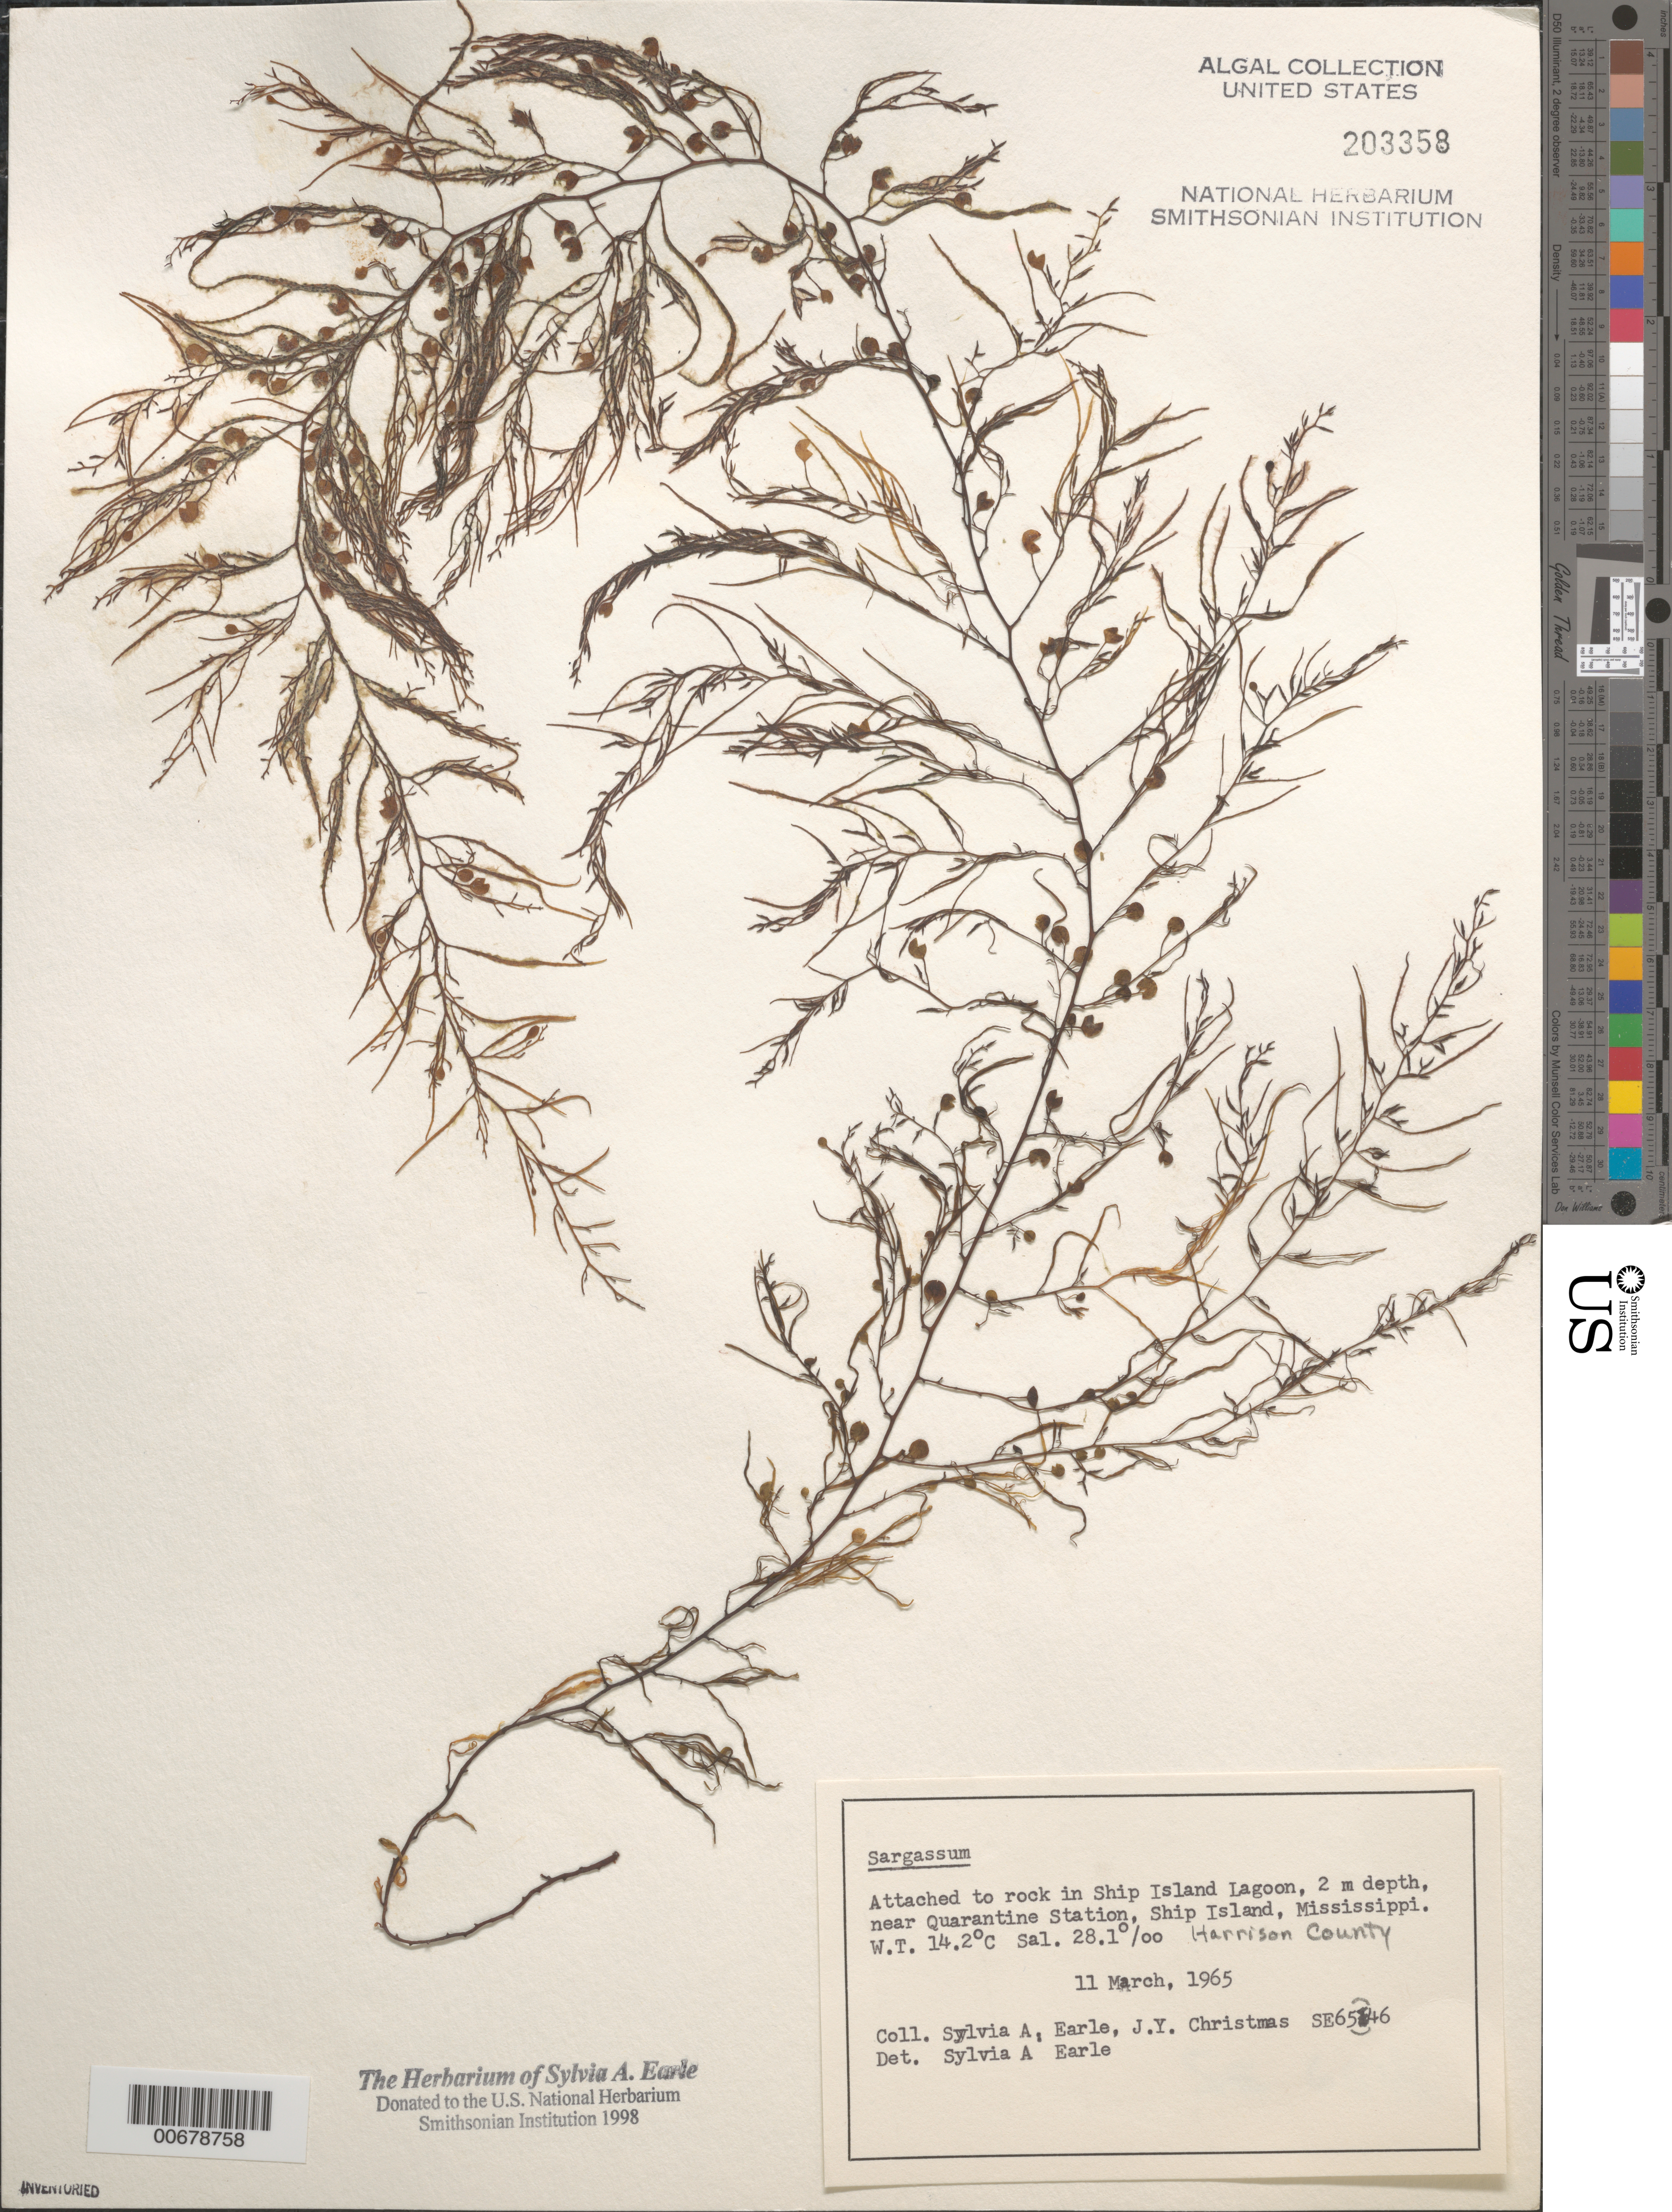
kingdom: Chromista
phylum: Ochrophyta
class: Phaeophyceae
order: Fucales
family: Sargassaceae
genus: Sargassum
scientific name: Sargassum sp.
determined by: Earle, S. A.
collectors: S. A. Earle & J. Christmas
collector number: SE 6546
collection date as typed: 11 Mar 1965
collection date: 1965-03-11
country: United States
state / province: Mississippi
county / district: Harrison County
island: Ship Island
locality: Ship Island Lagoon, off Ocean Springs, near Quarantine Station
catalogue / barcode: US 203358